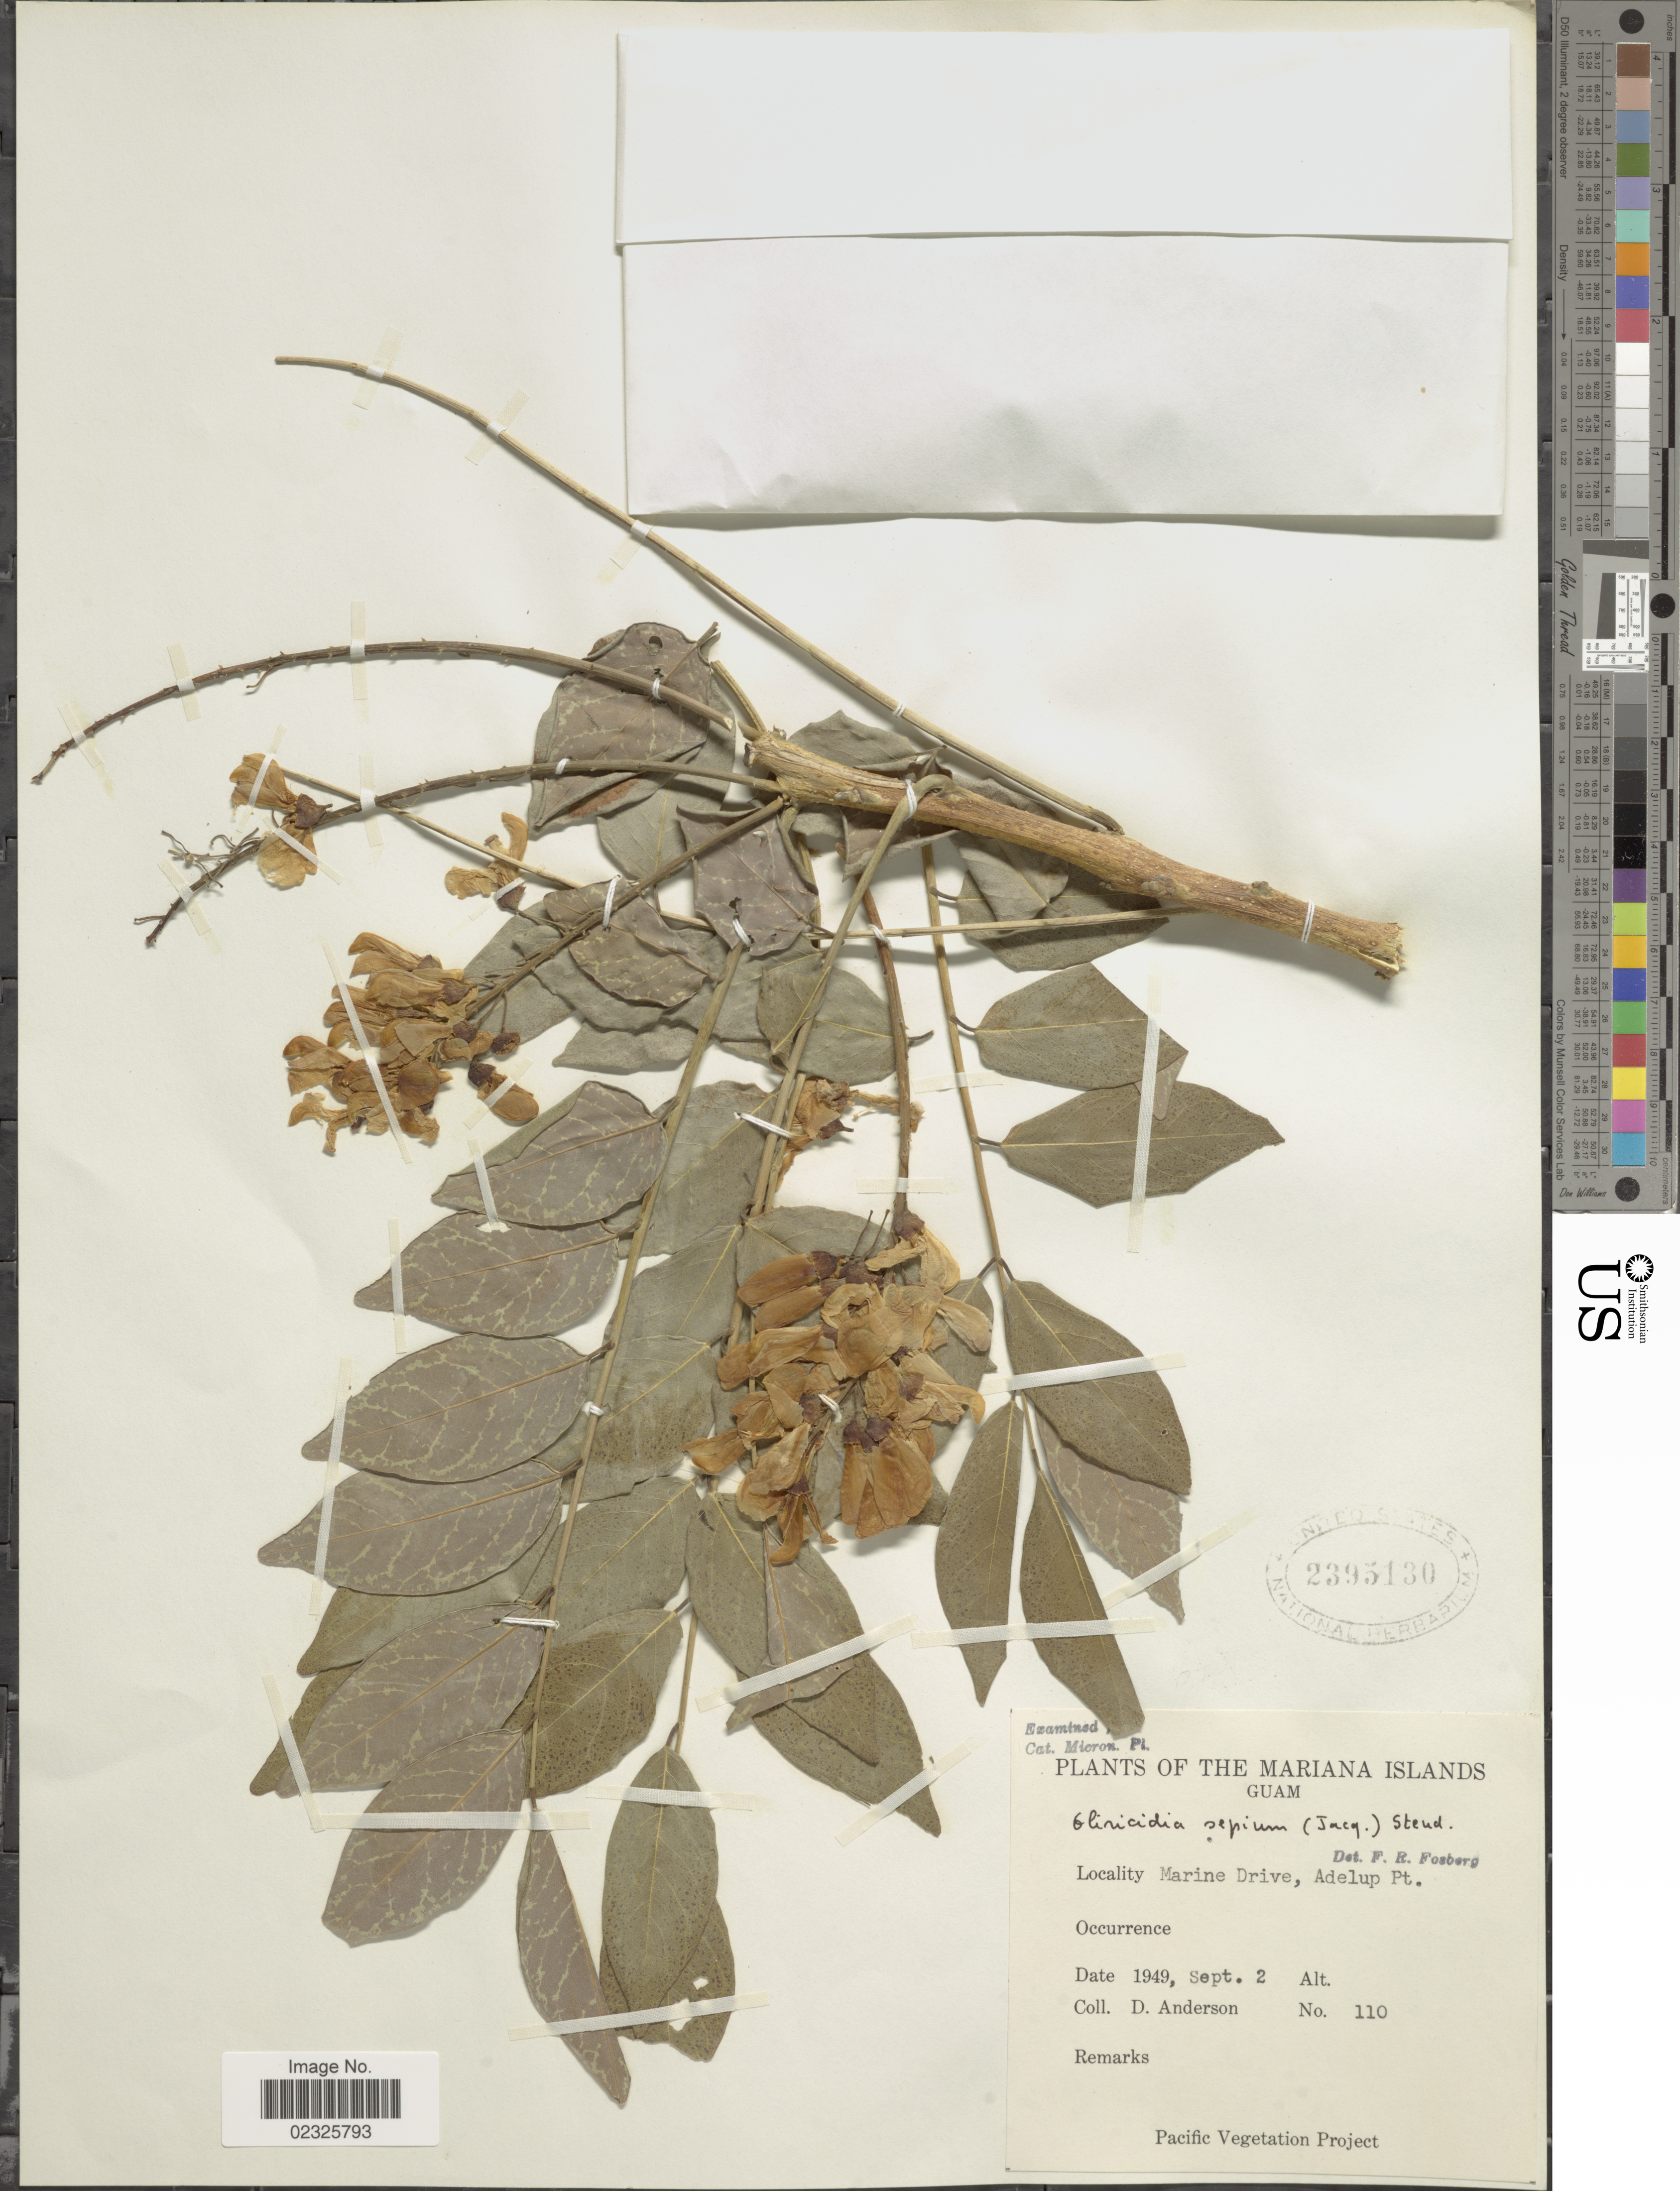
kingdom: Plantae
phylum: Tracheophyta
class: Magnoliopsida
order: Fabales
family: Fabaceae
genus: Gliricidia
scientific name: Gliricidia sepium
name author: (Jacq.) Kunth ex Walp.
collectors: D. Anderson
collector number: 110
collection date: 1949-09-02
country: Guam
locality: Mariana Islands. Marine Drive, Adelup Pt.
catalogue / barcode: US 2395130